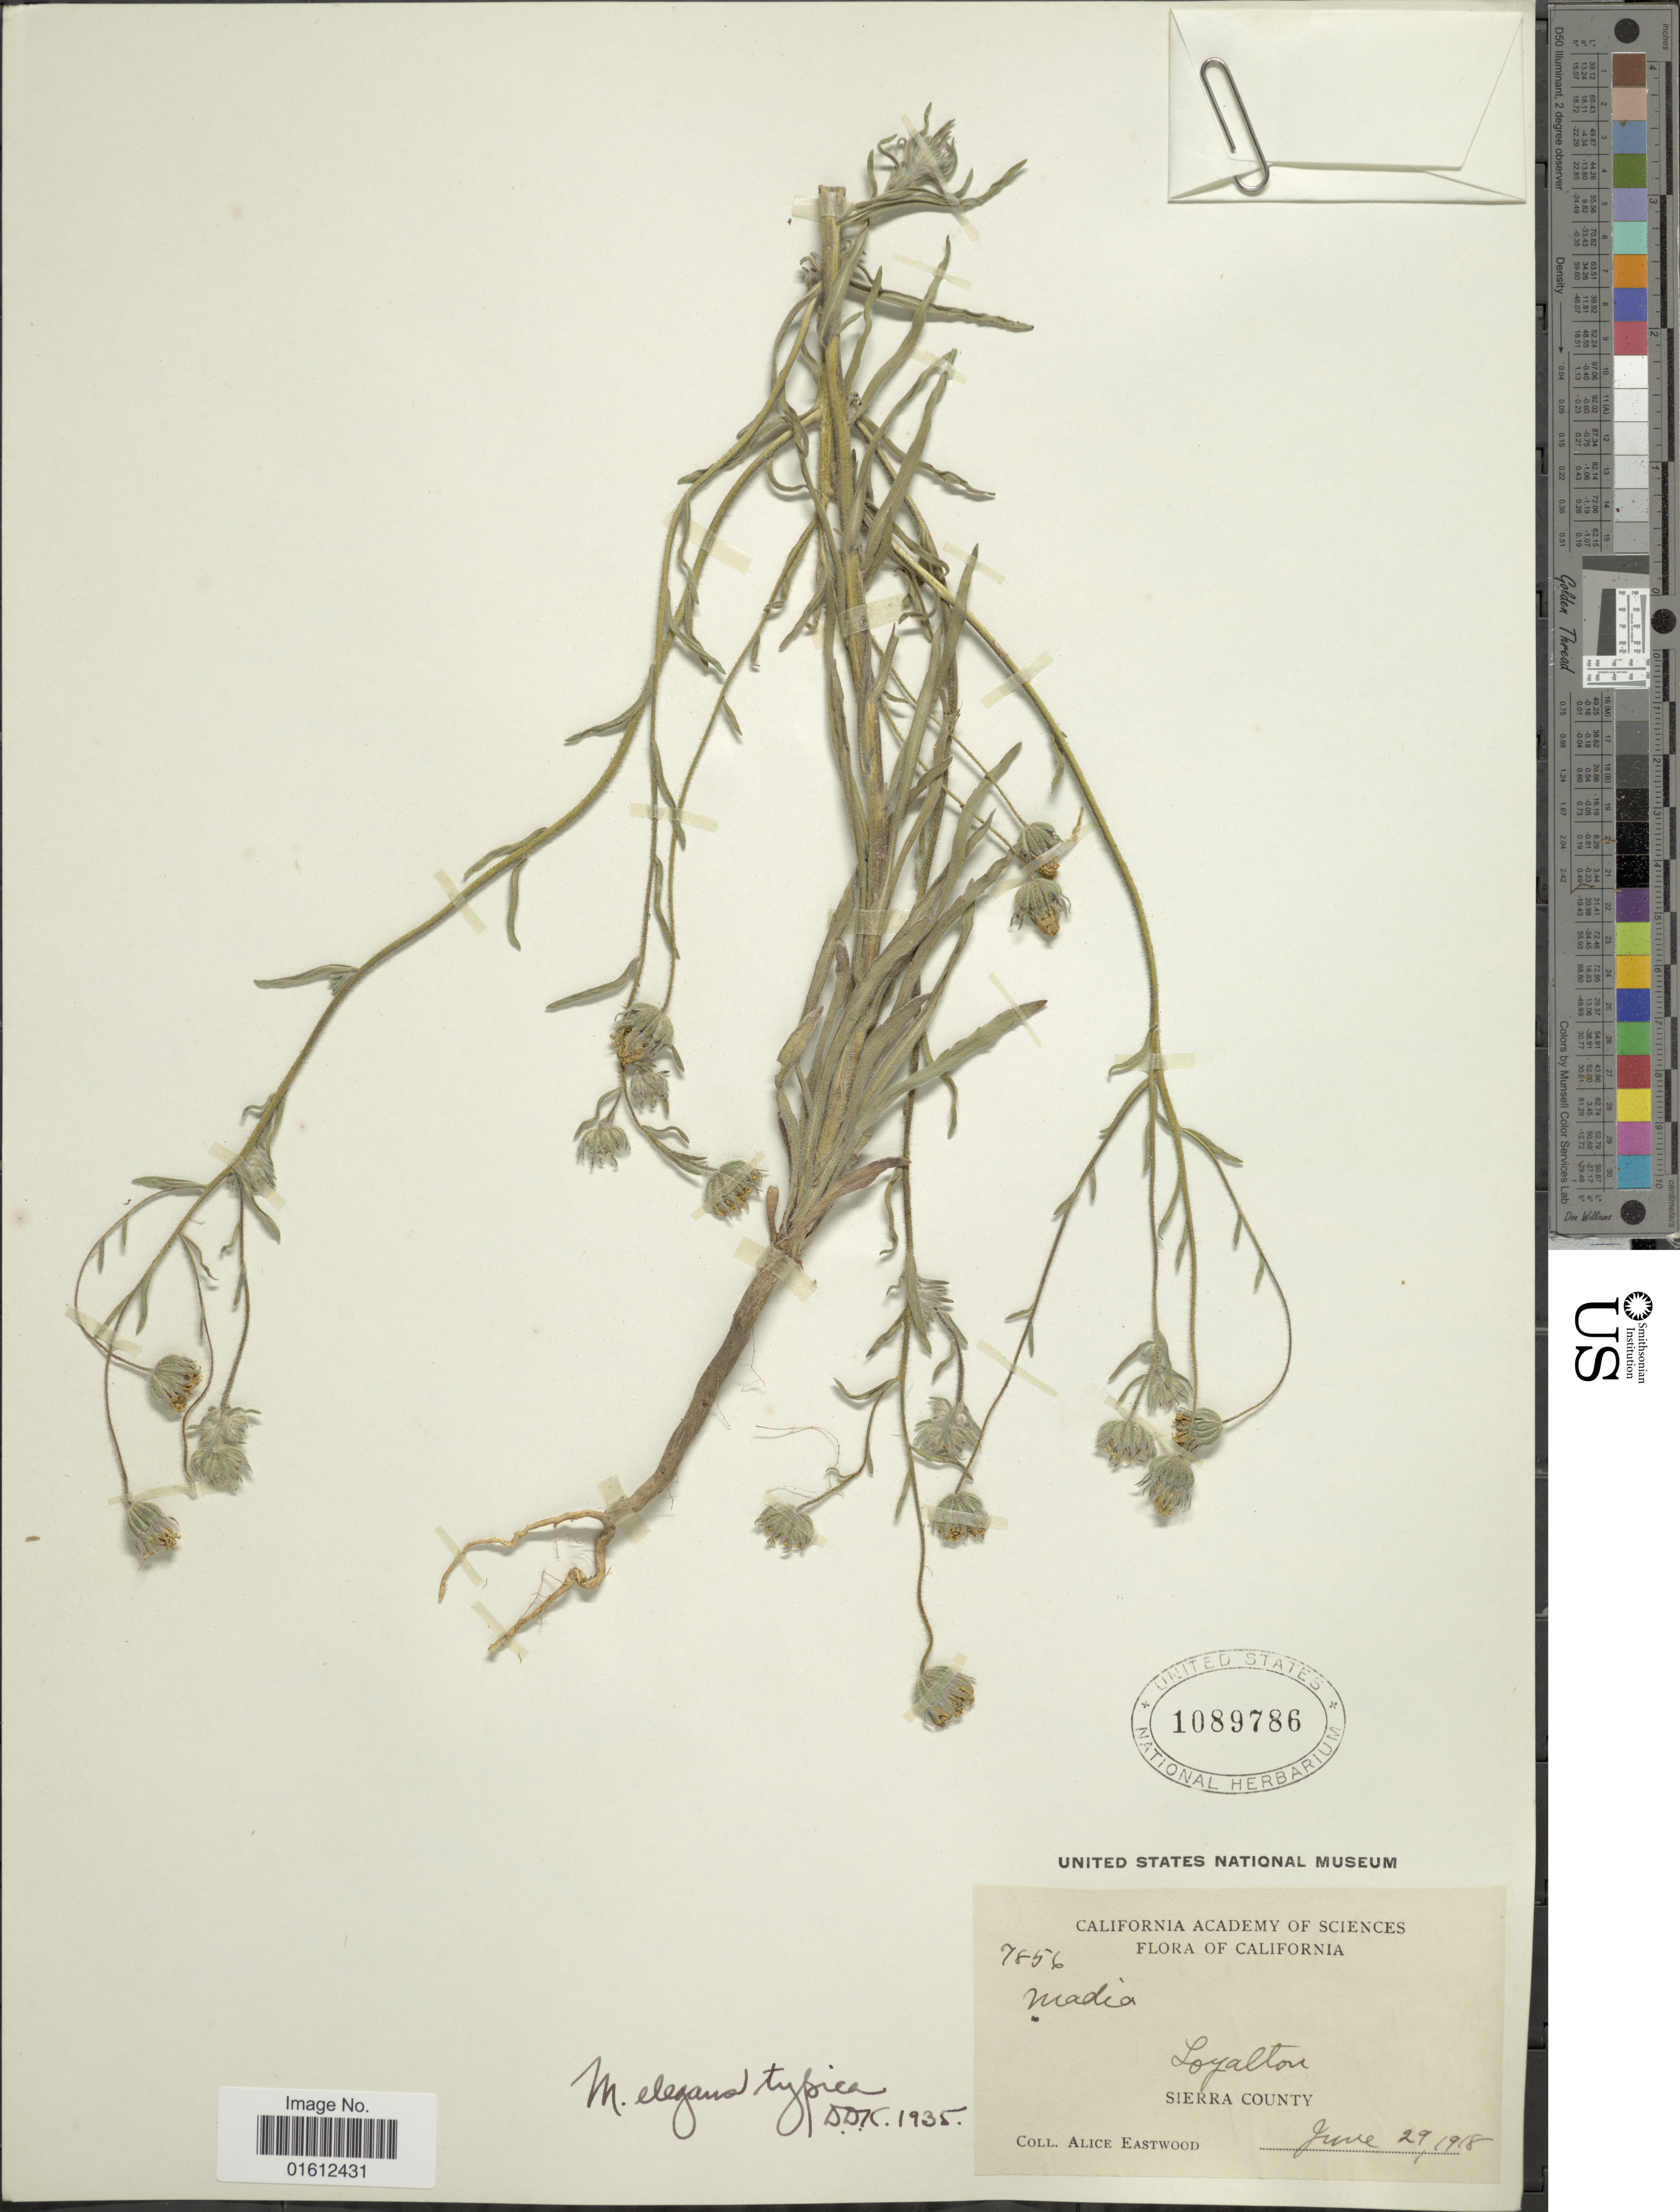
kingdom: Plantae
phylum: Tracheophyta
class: Magnoliopsida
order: Asterales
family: Asteraceae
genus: Madia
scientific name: Madia elegans subsp. elegans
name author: D. Don ex Lindl.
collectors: A. Eastwood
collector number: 7856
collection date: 1918-06-29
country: United States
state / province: California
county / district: Sierra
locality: Loyalton. Sierra County.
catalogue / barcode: US 1089786